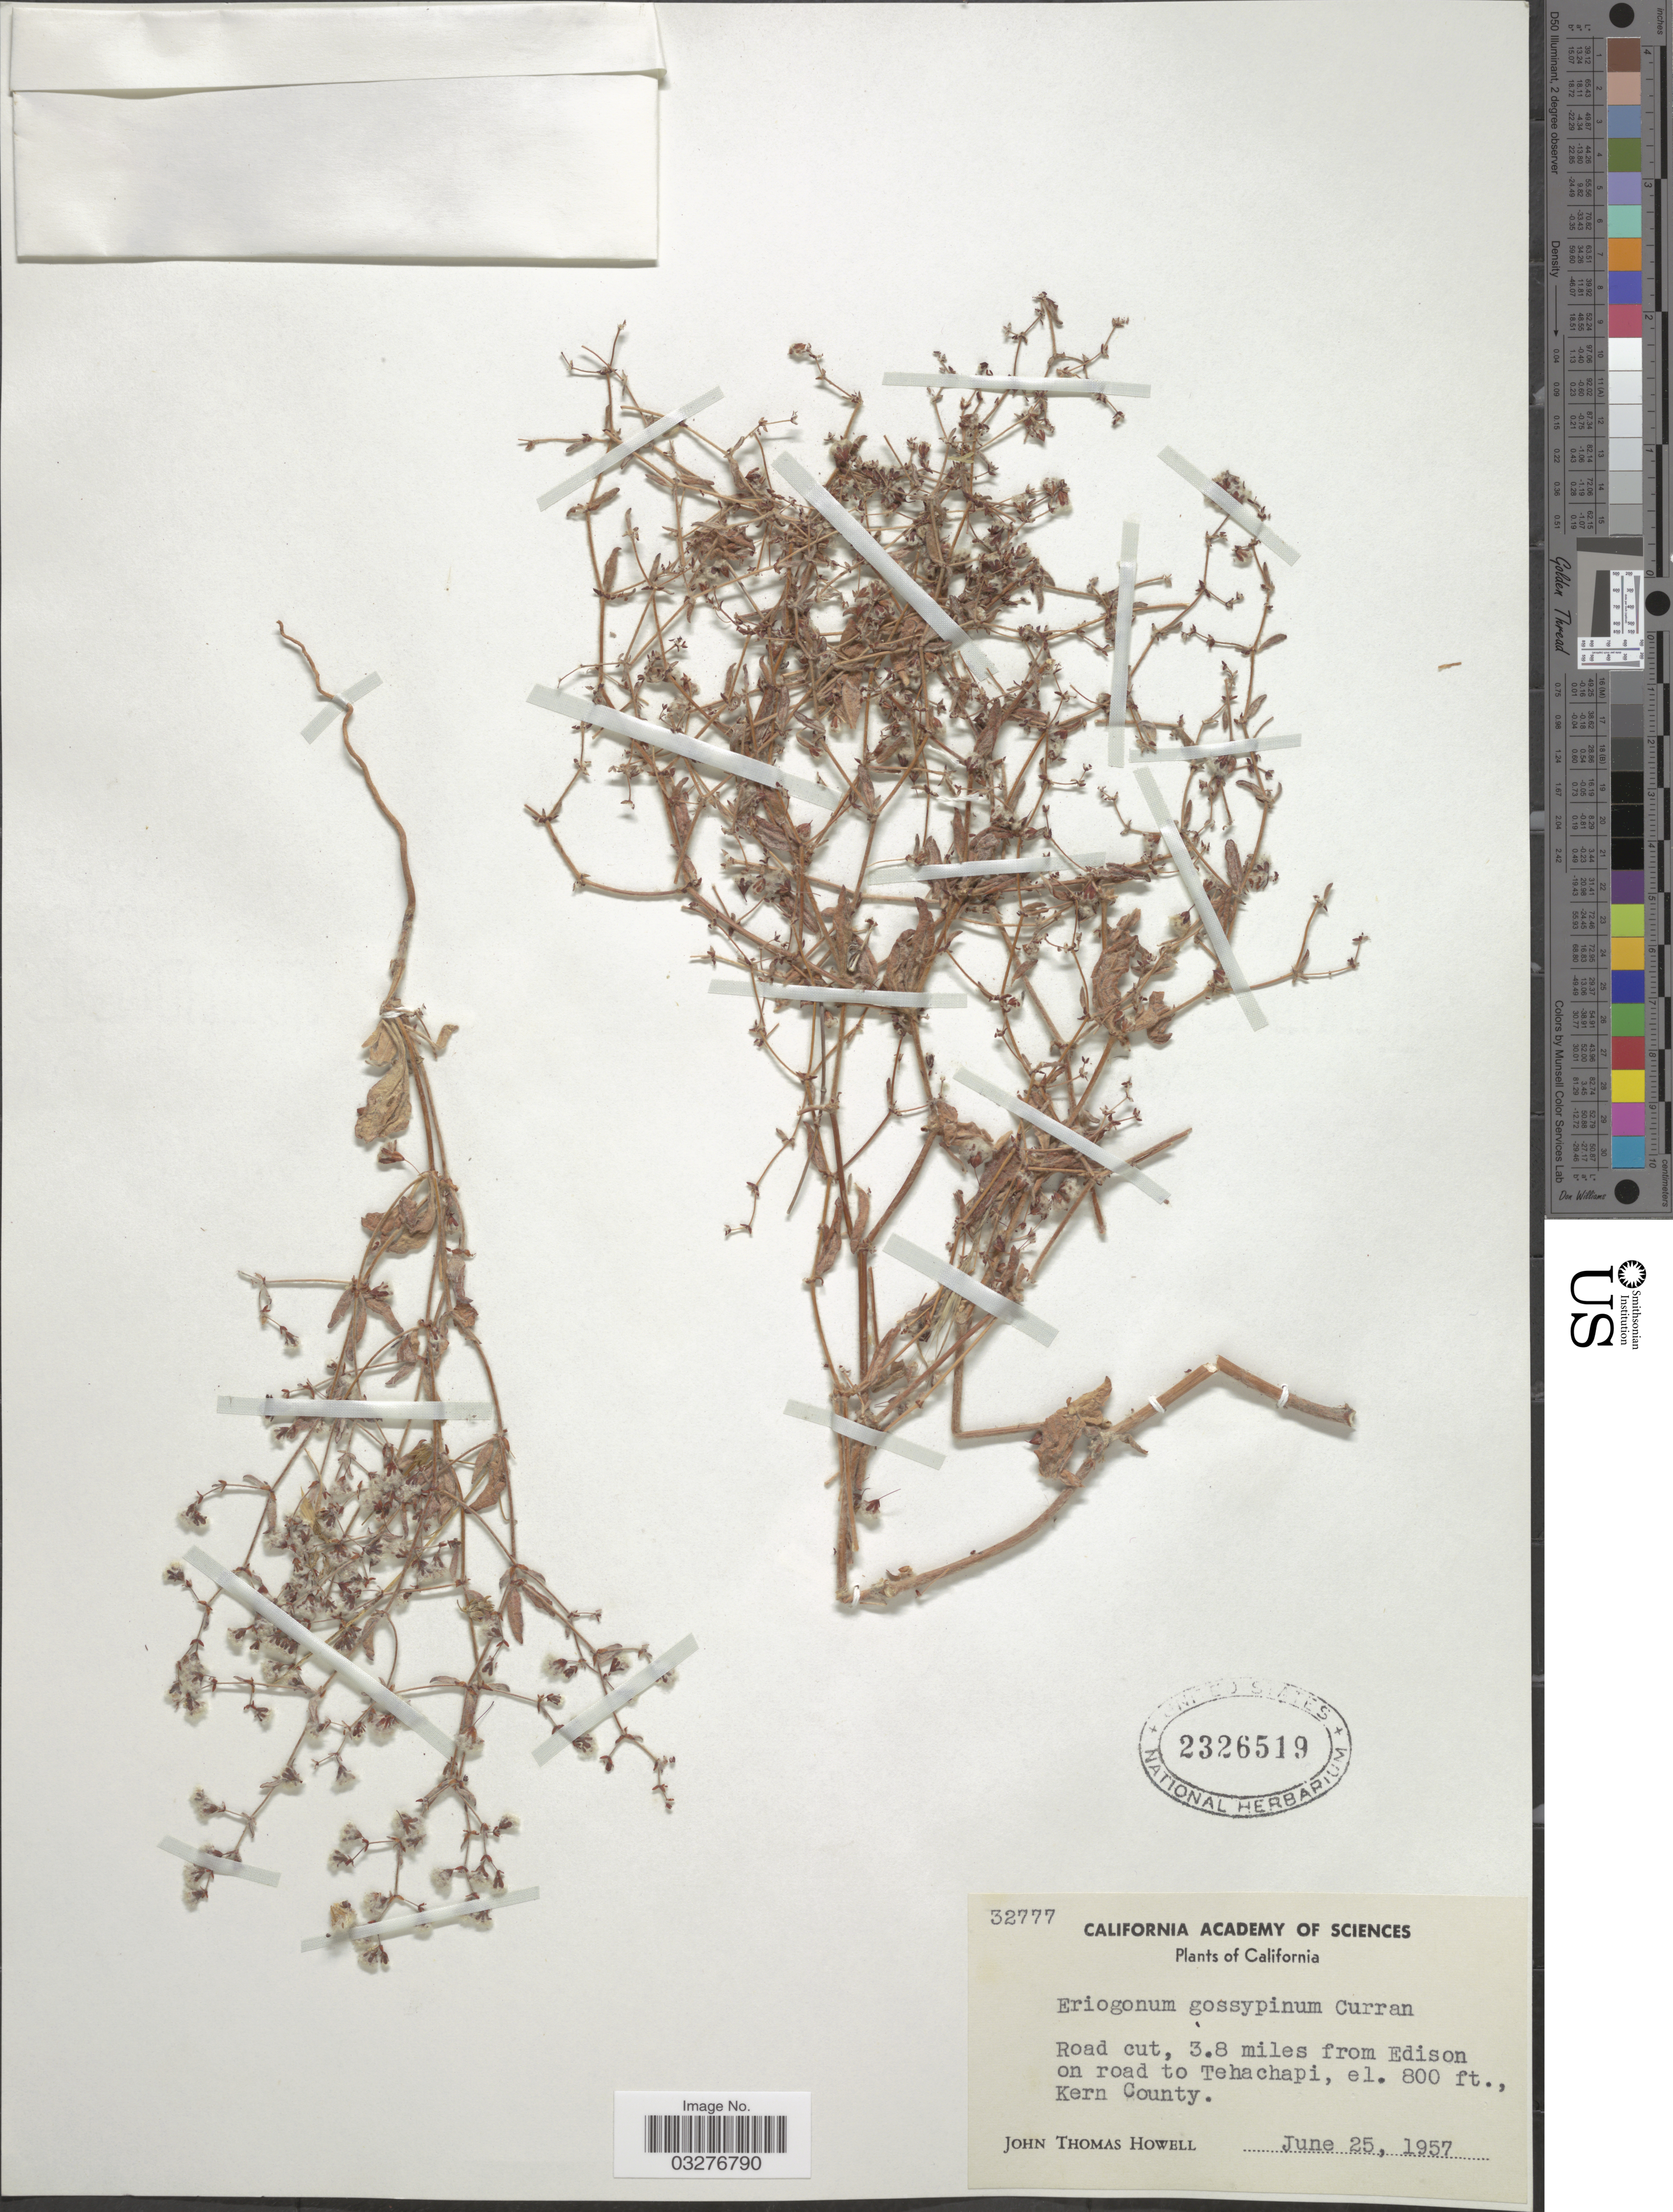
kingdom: Plantae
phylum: Tracheophyta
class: Magnoliopsida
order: Caryophyllales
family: Polygonaceae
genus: Eriogonum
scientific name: Eriogonum gossypinum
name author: Curran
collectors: J. T. Howell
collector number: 32777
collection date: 1957-06-25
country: United States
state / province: California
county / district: Kern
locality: Road cut, 3.8 miles from Edison on road to Tehachapi, Kern County.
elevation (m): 244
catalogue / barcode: US 2326519